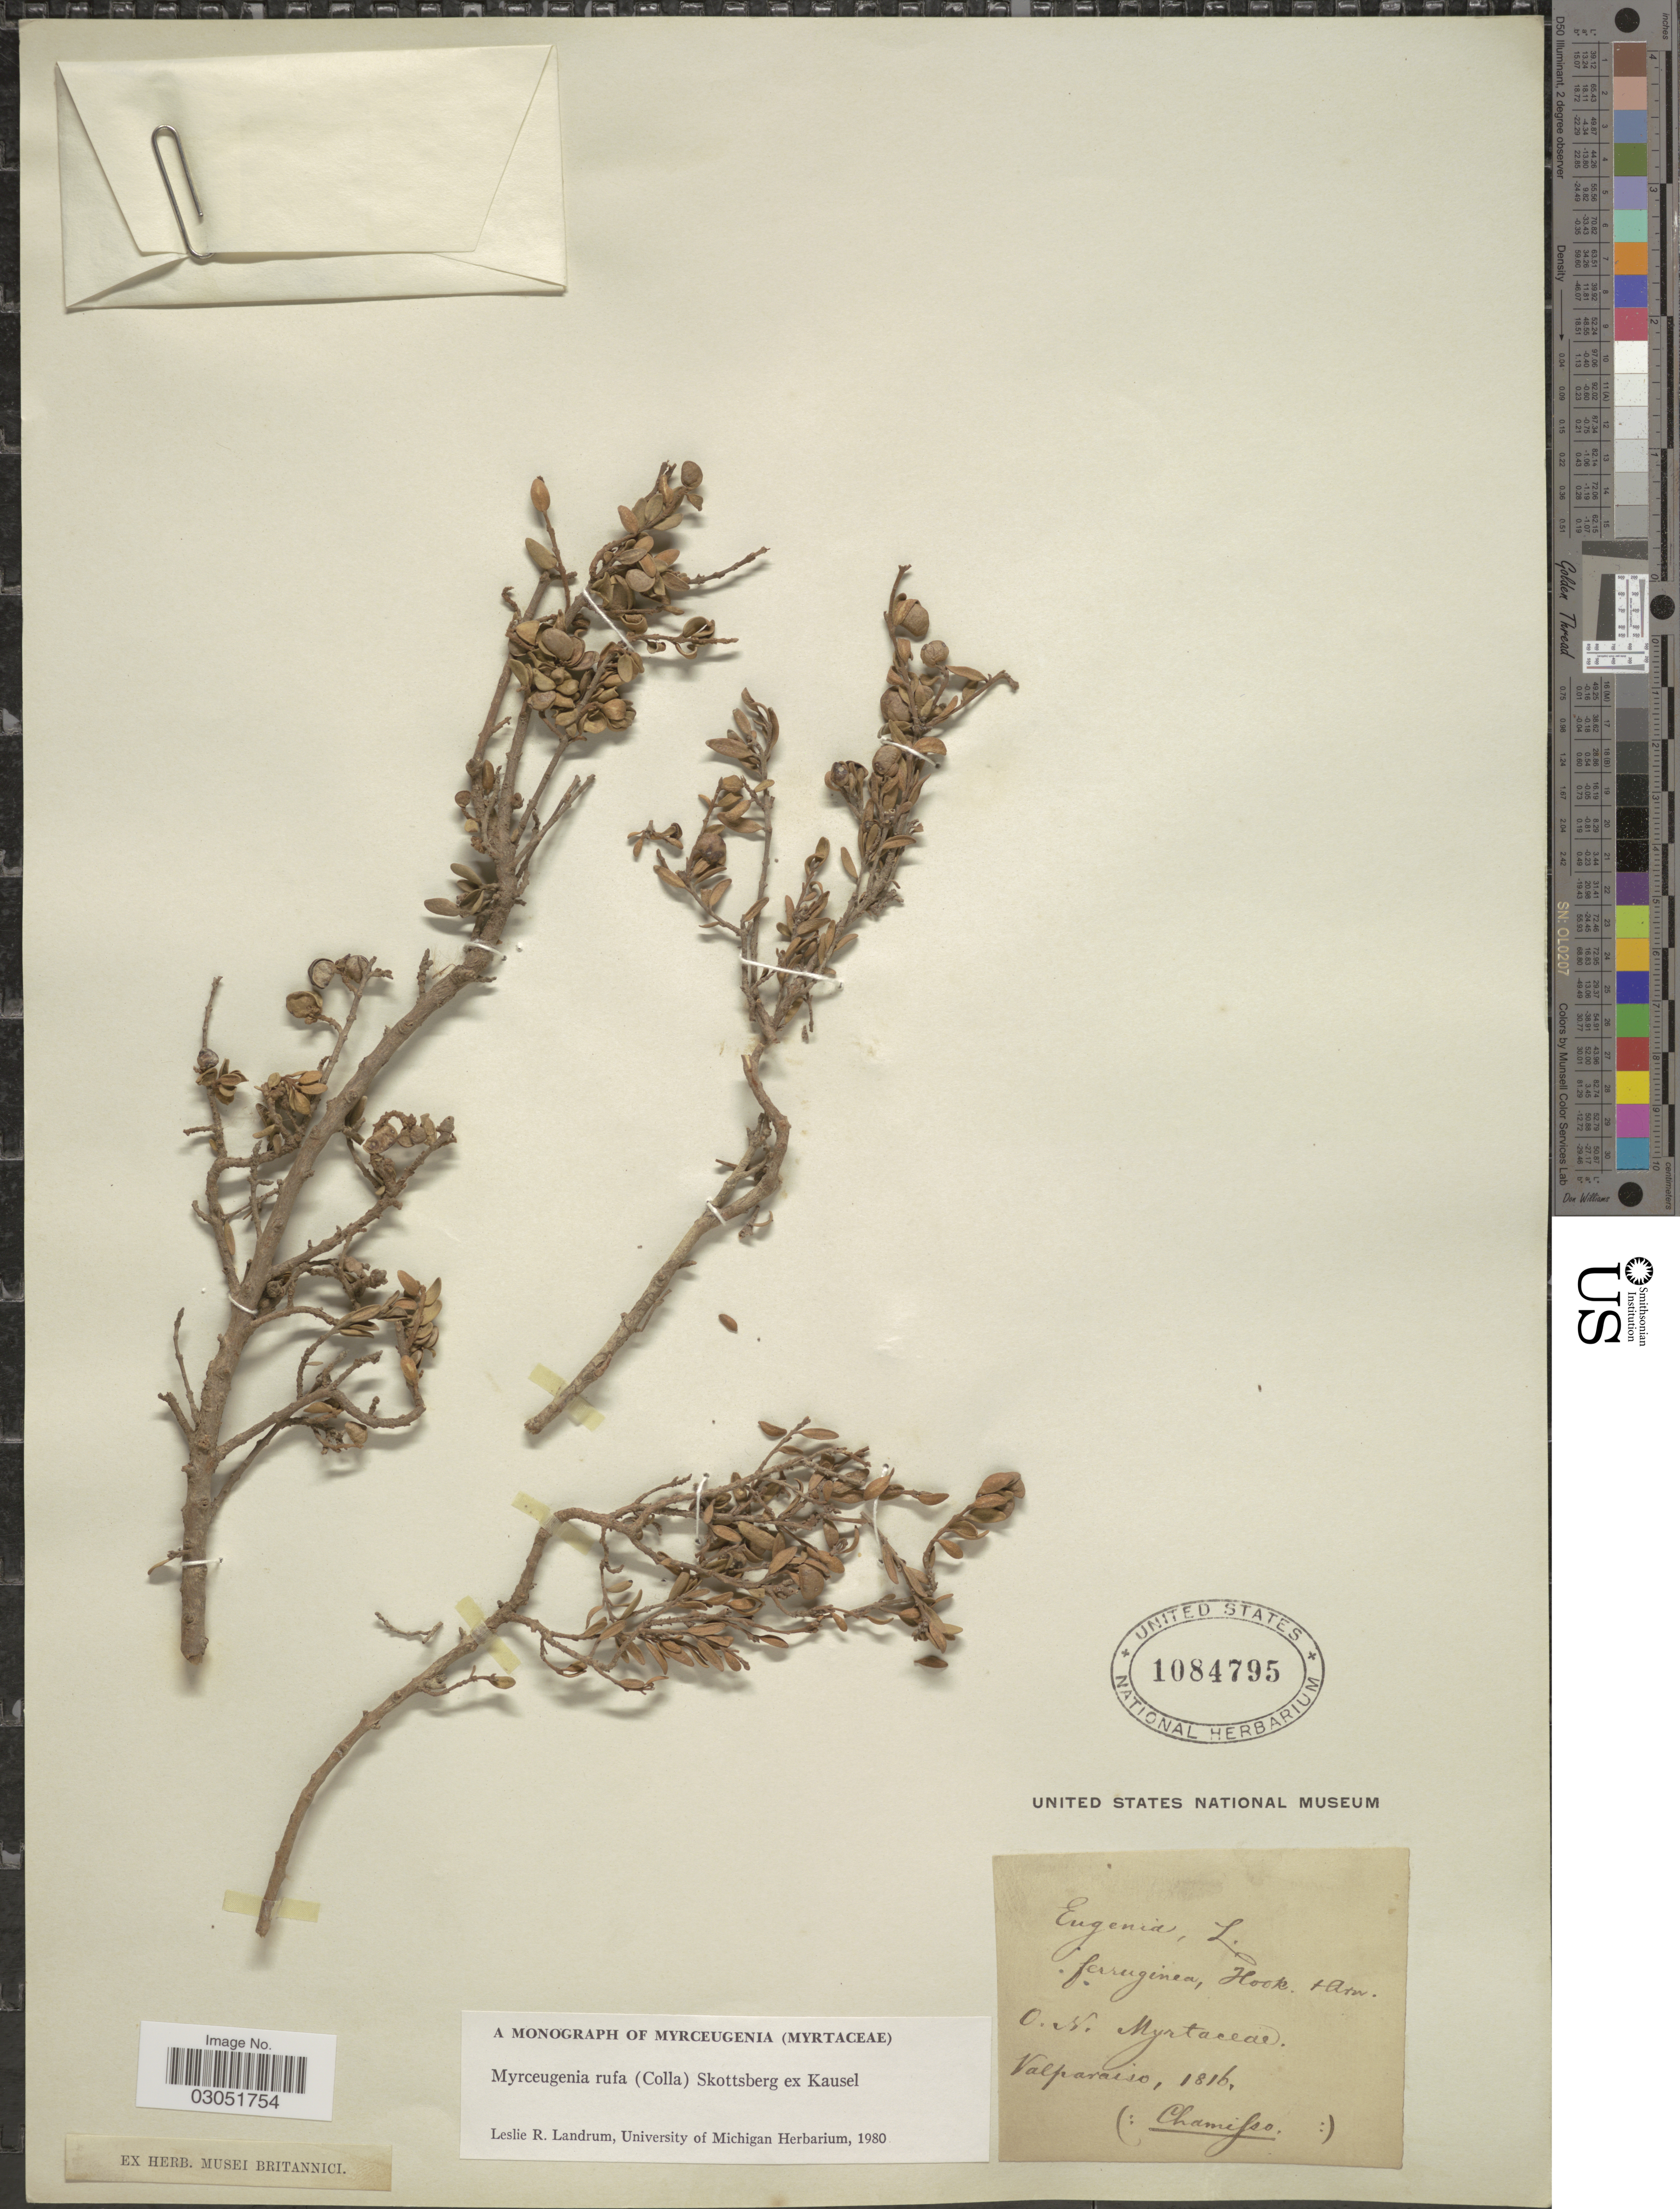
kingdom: Plantae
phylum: Tracheophyta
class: Magnoliopsida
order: Myrtales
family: Myrtaceae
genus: Myrceugenia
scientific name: Myrceugenia rufa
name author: (Colla) Skottsb.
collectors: L. Chamisso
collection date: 1816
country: Chile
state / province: Valparaíso (V)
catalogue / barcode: US 1084795